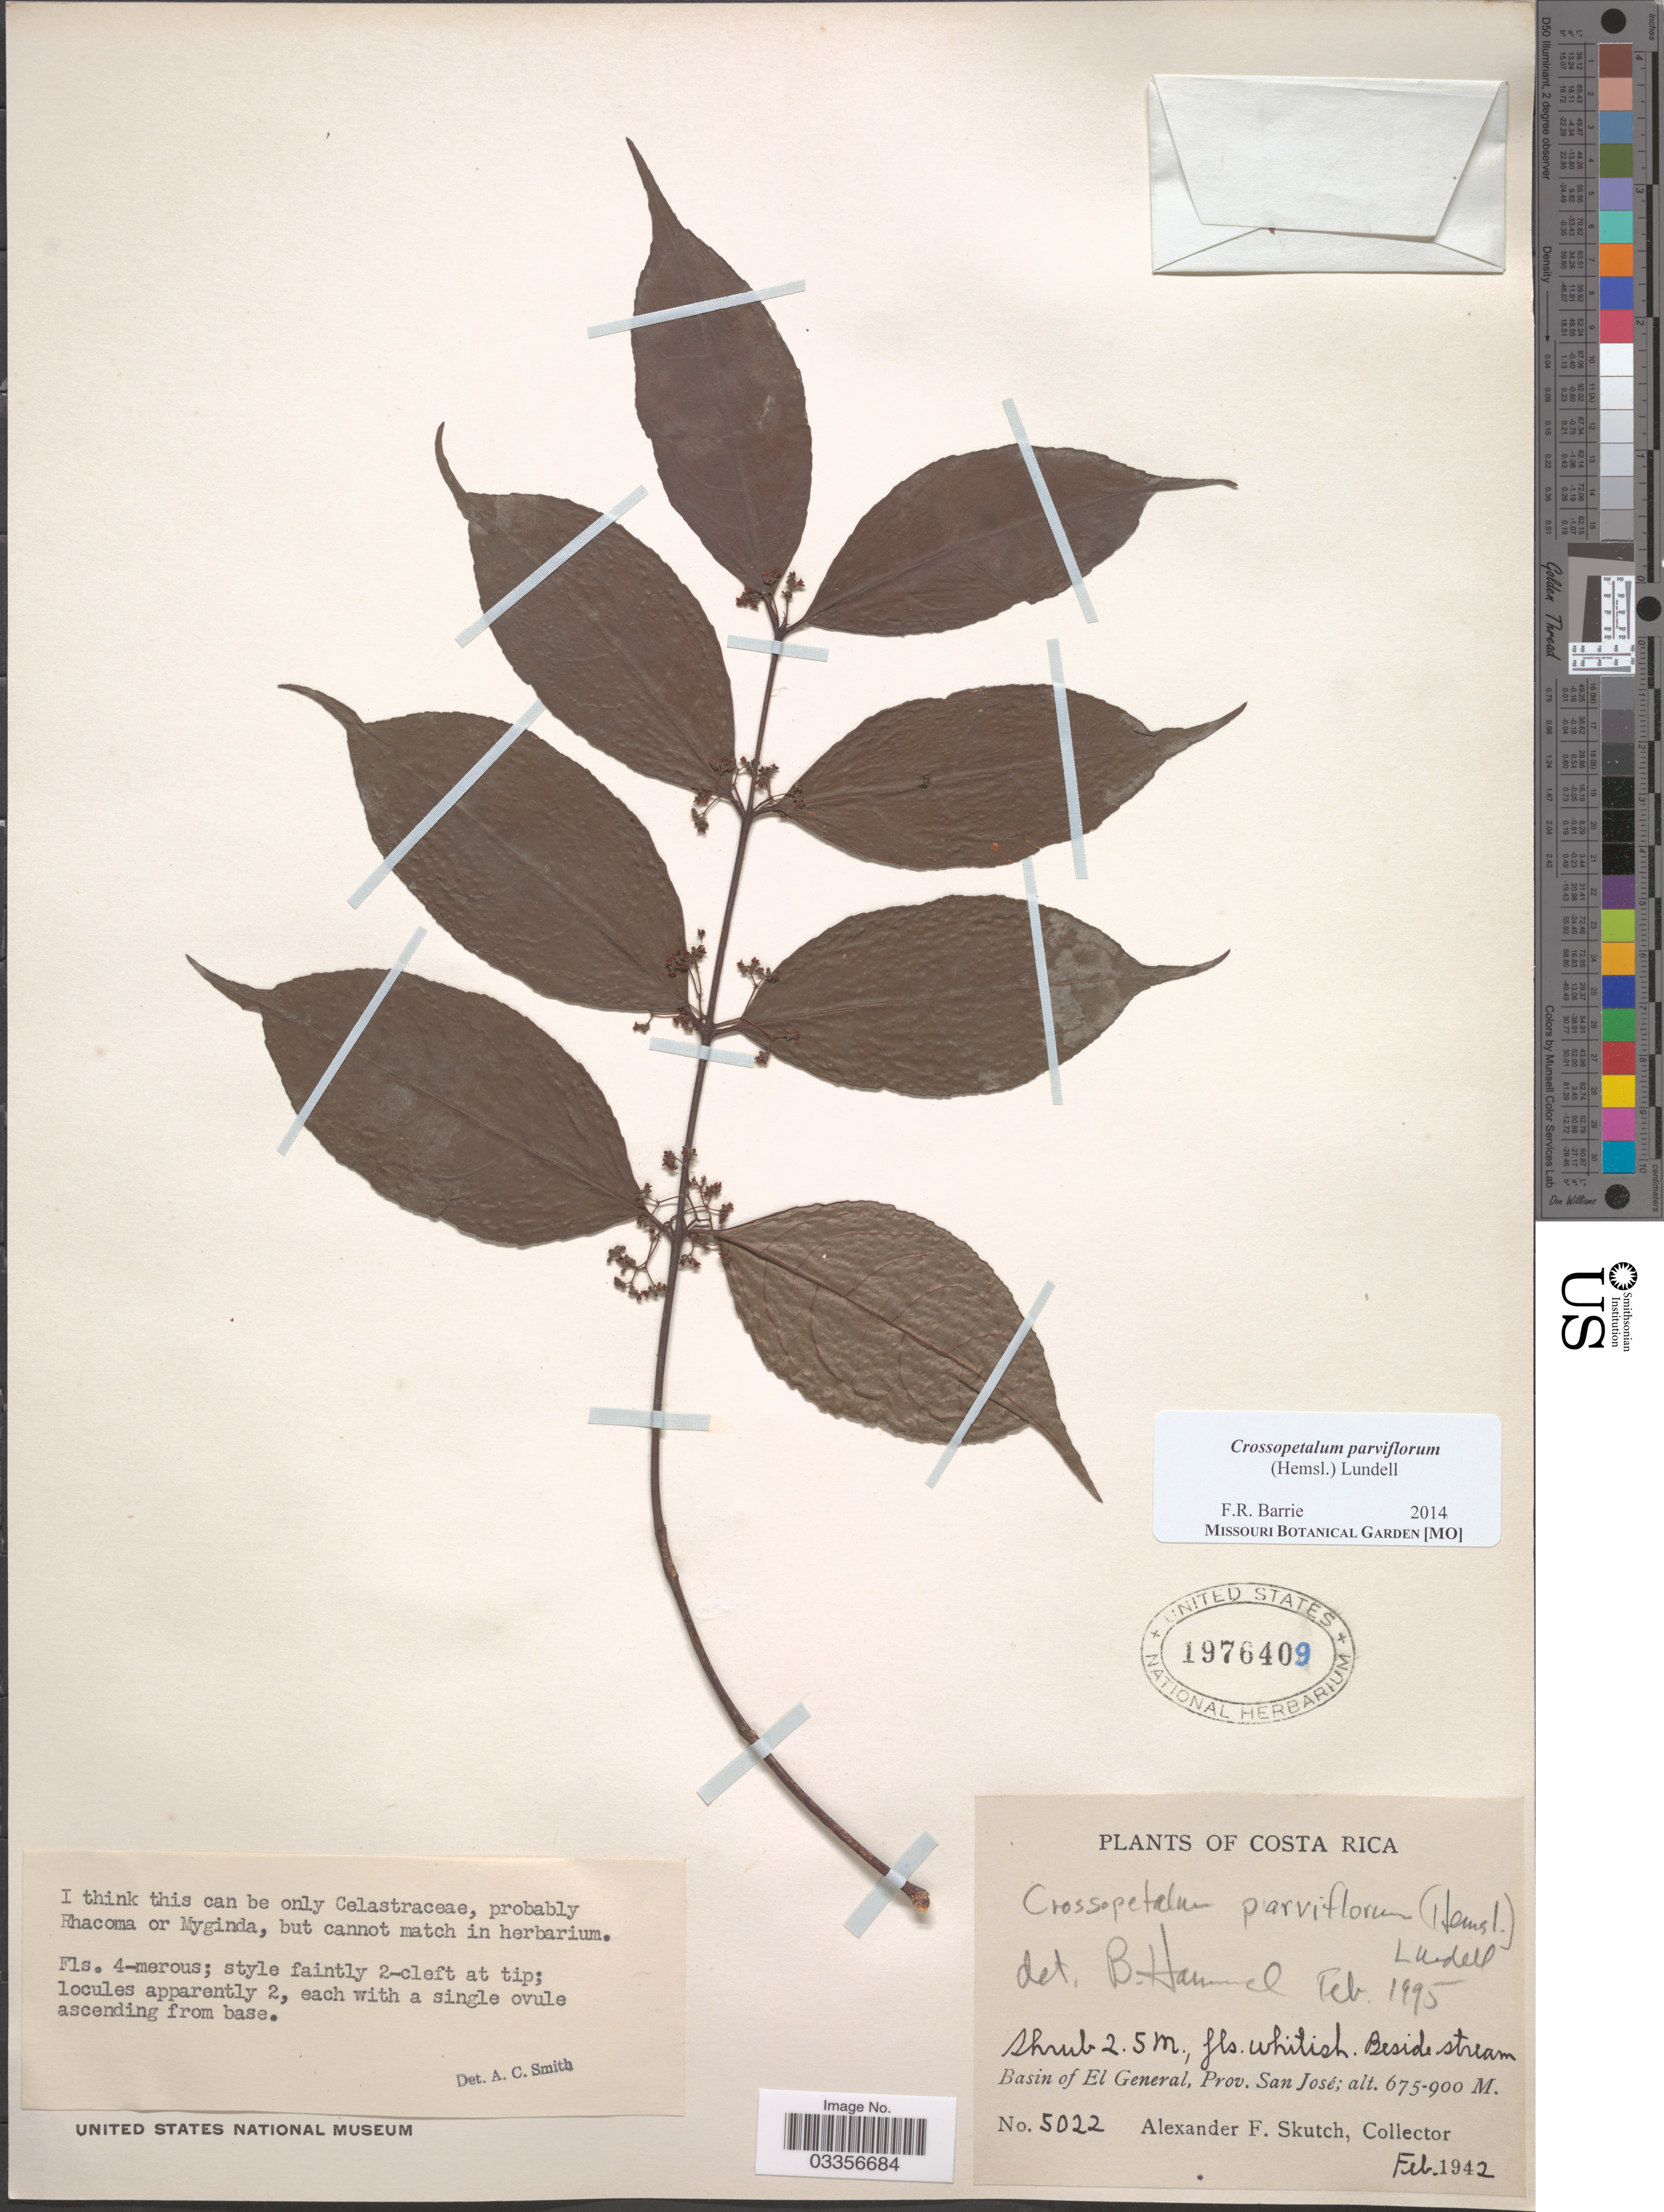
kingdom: Plantae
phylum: Tracheophyta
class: Magnoliopsida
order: Celastrales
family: Celastraceae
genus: Crossopetalum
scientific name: Crossopetalum parviflorum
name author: L.O. Williams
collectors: A. F. Skutch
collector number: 5022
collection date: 1942-02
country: Costa Rica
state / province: San José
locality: Basin of El General.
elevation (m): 675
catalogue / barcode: US 1976409